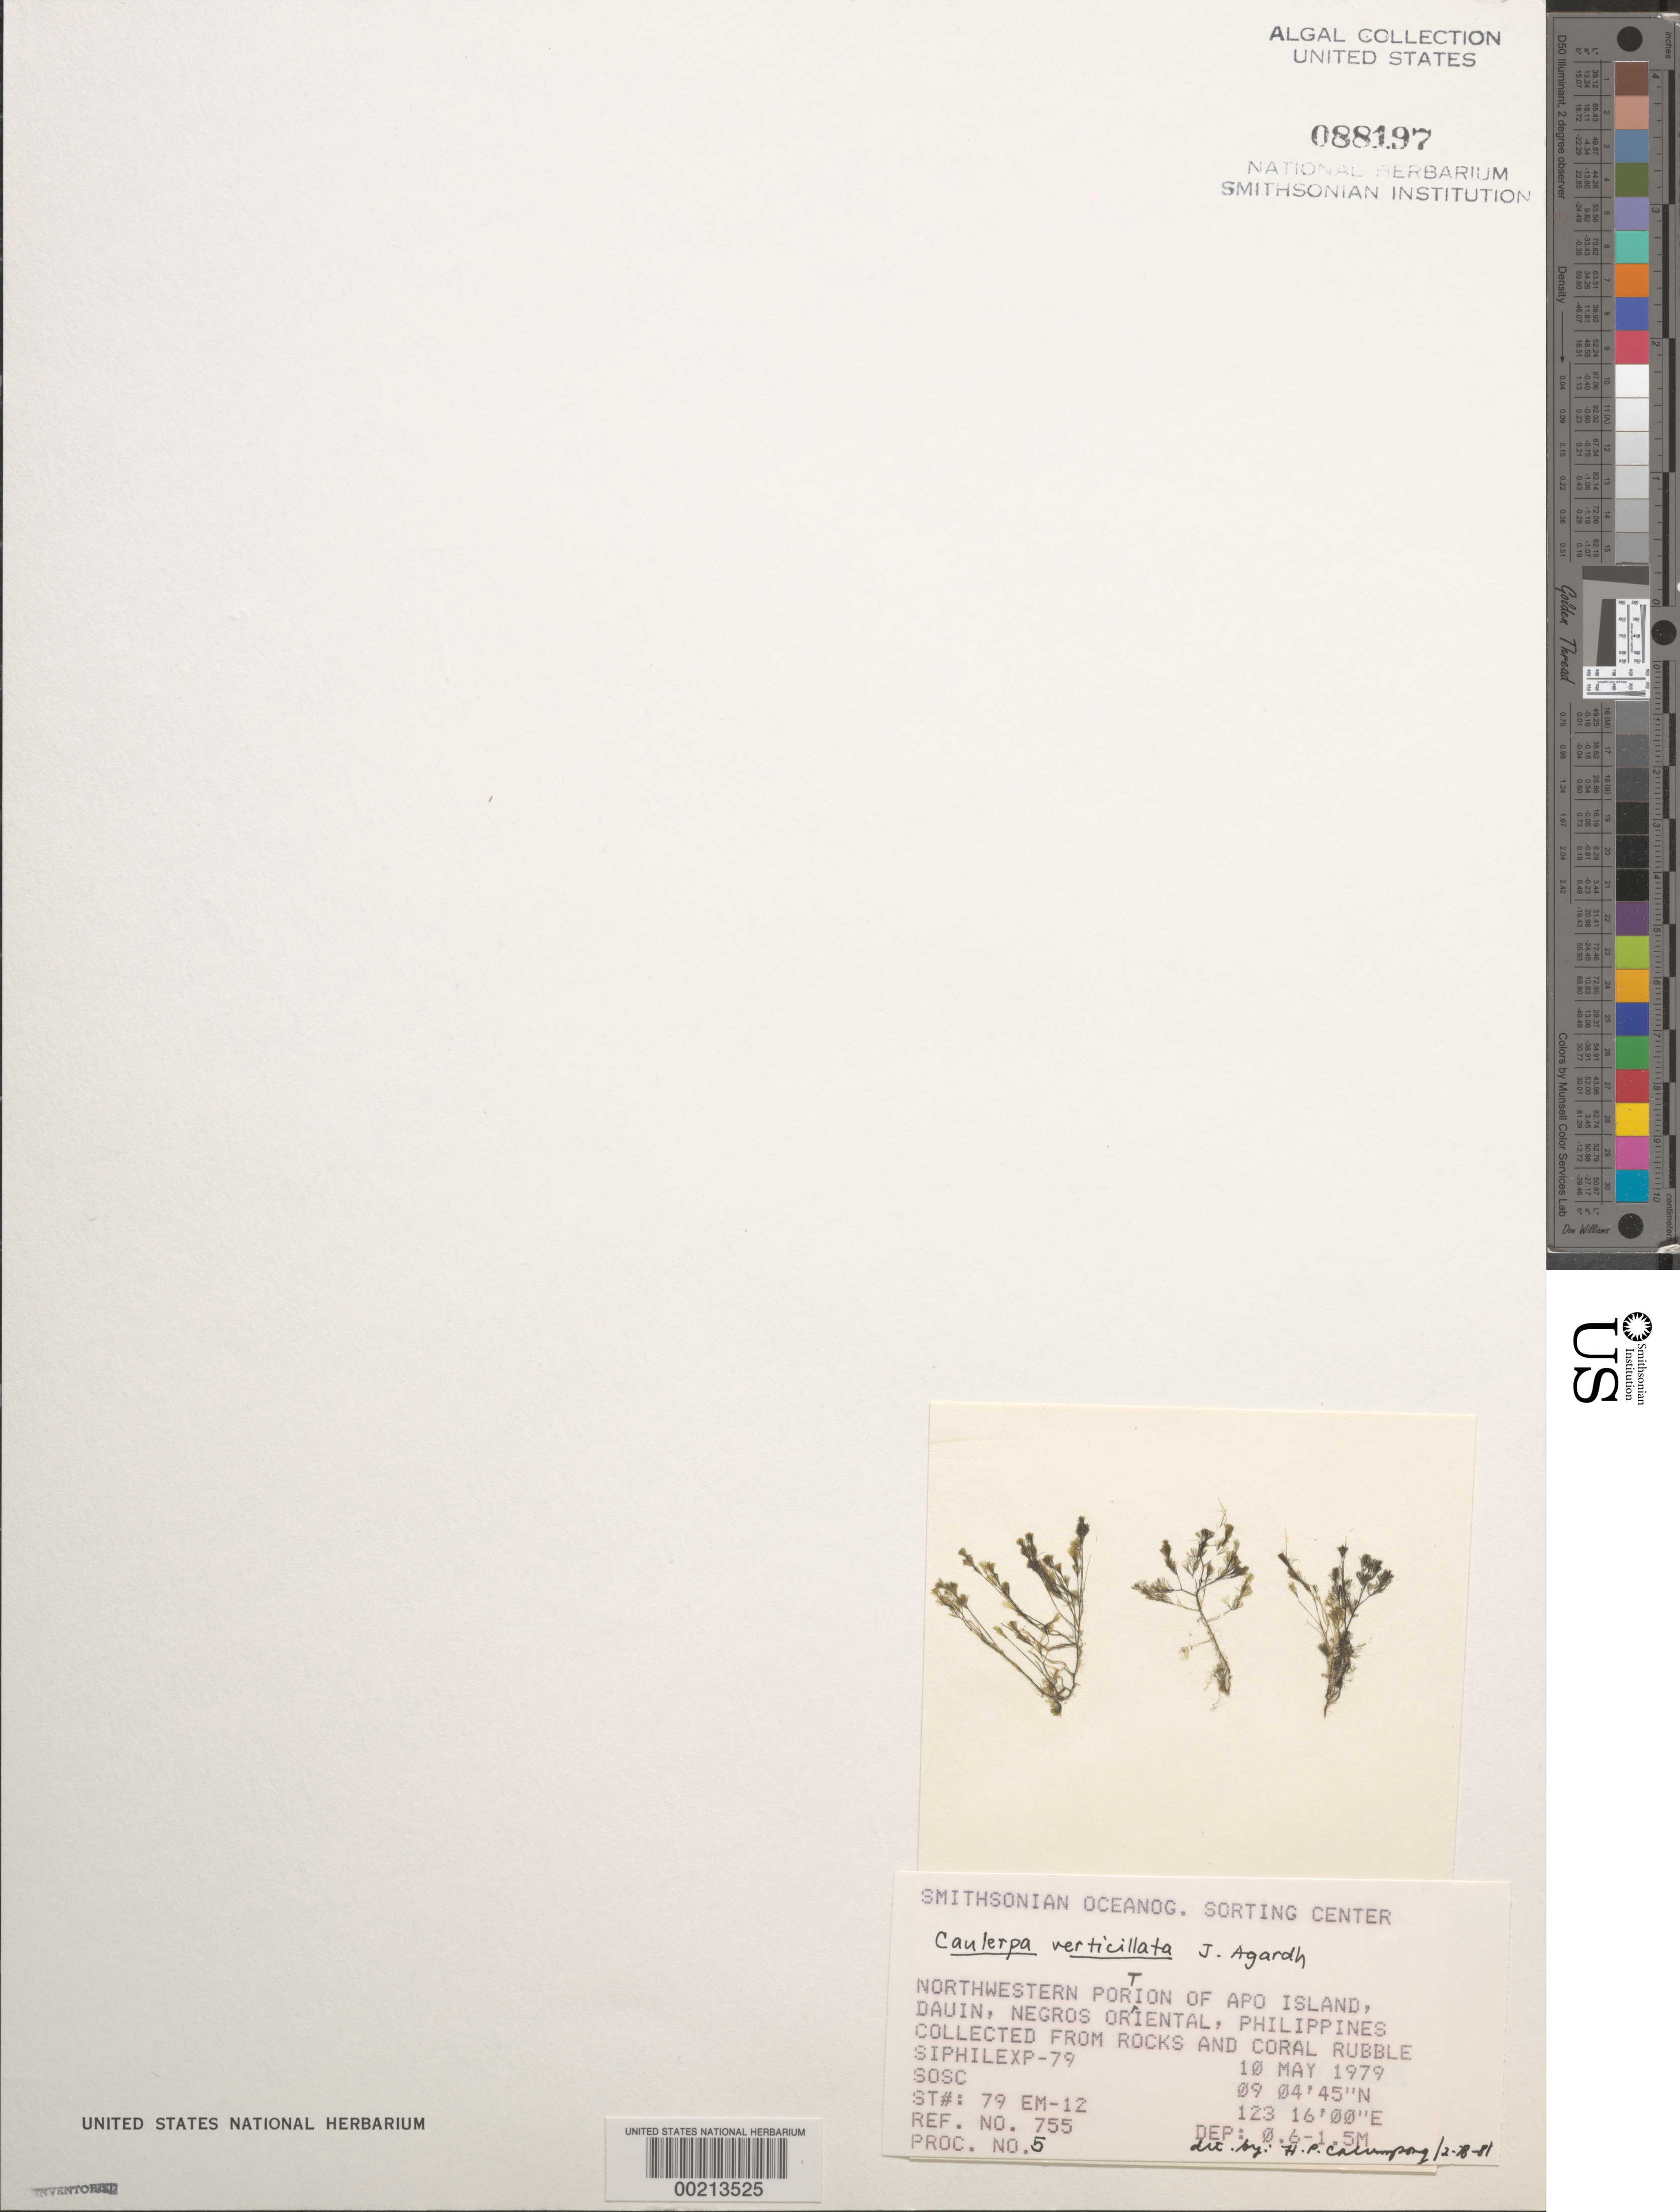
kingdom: Plantae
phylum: Chlorophyta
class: Ulvophyceae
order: Bryopsidales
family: Caulerpaceae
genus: Caulerpa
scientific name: Caulerpa verticillata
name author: J. Agardh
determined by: Calumpong, H. P.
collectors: SOSC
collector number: Station 79 Em-12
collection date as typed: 10 May 1979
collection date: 1979-05-10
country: Philippines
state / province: Central Visayas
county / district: Negros Oriental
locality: Apo island, dauin, negros oriental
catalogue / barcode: US 88197